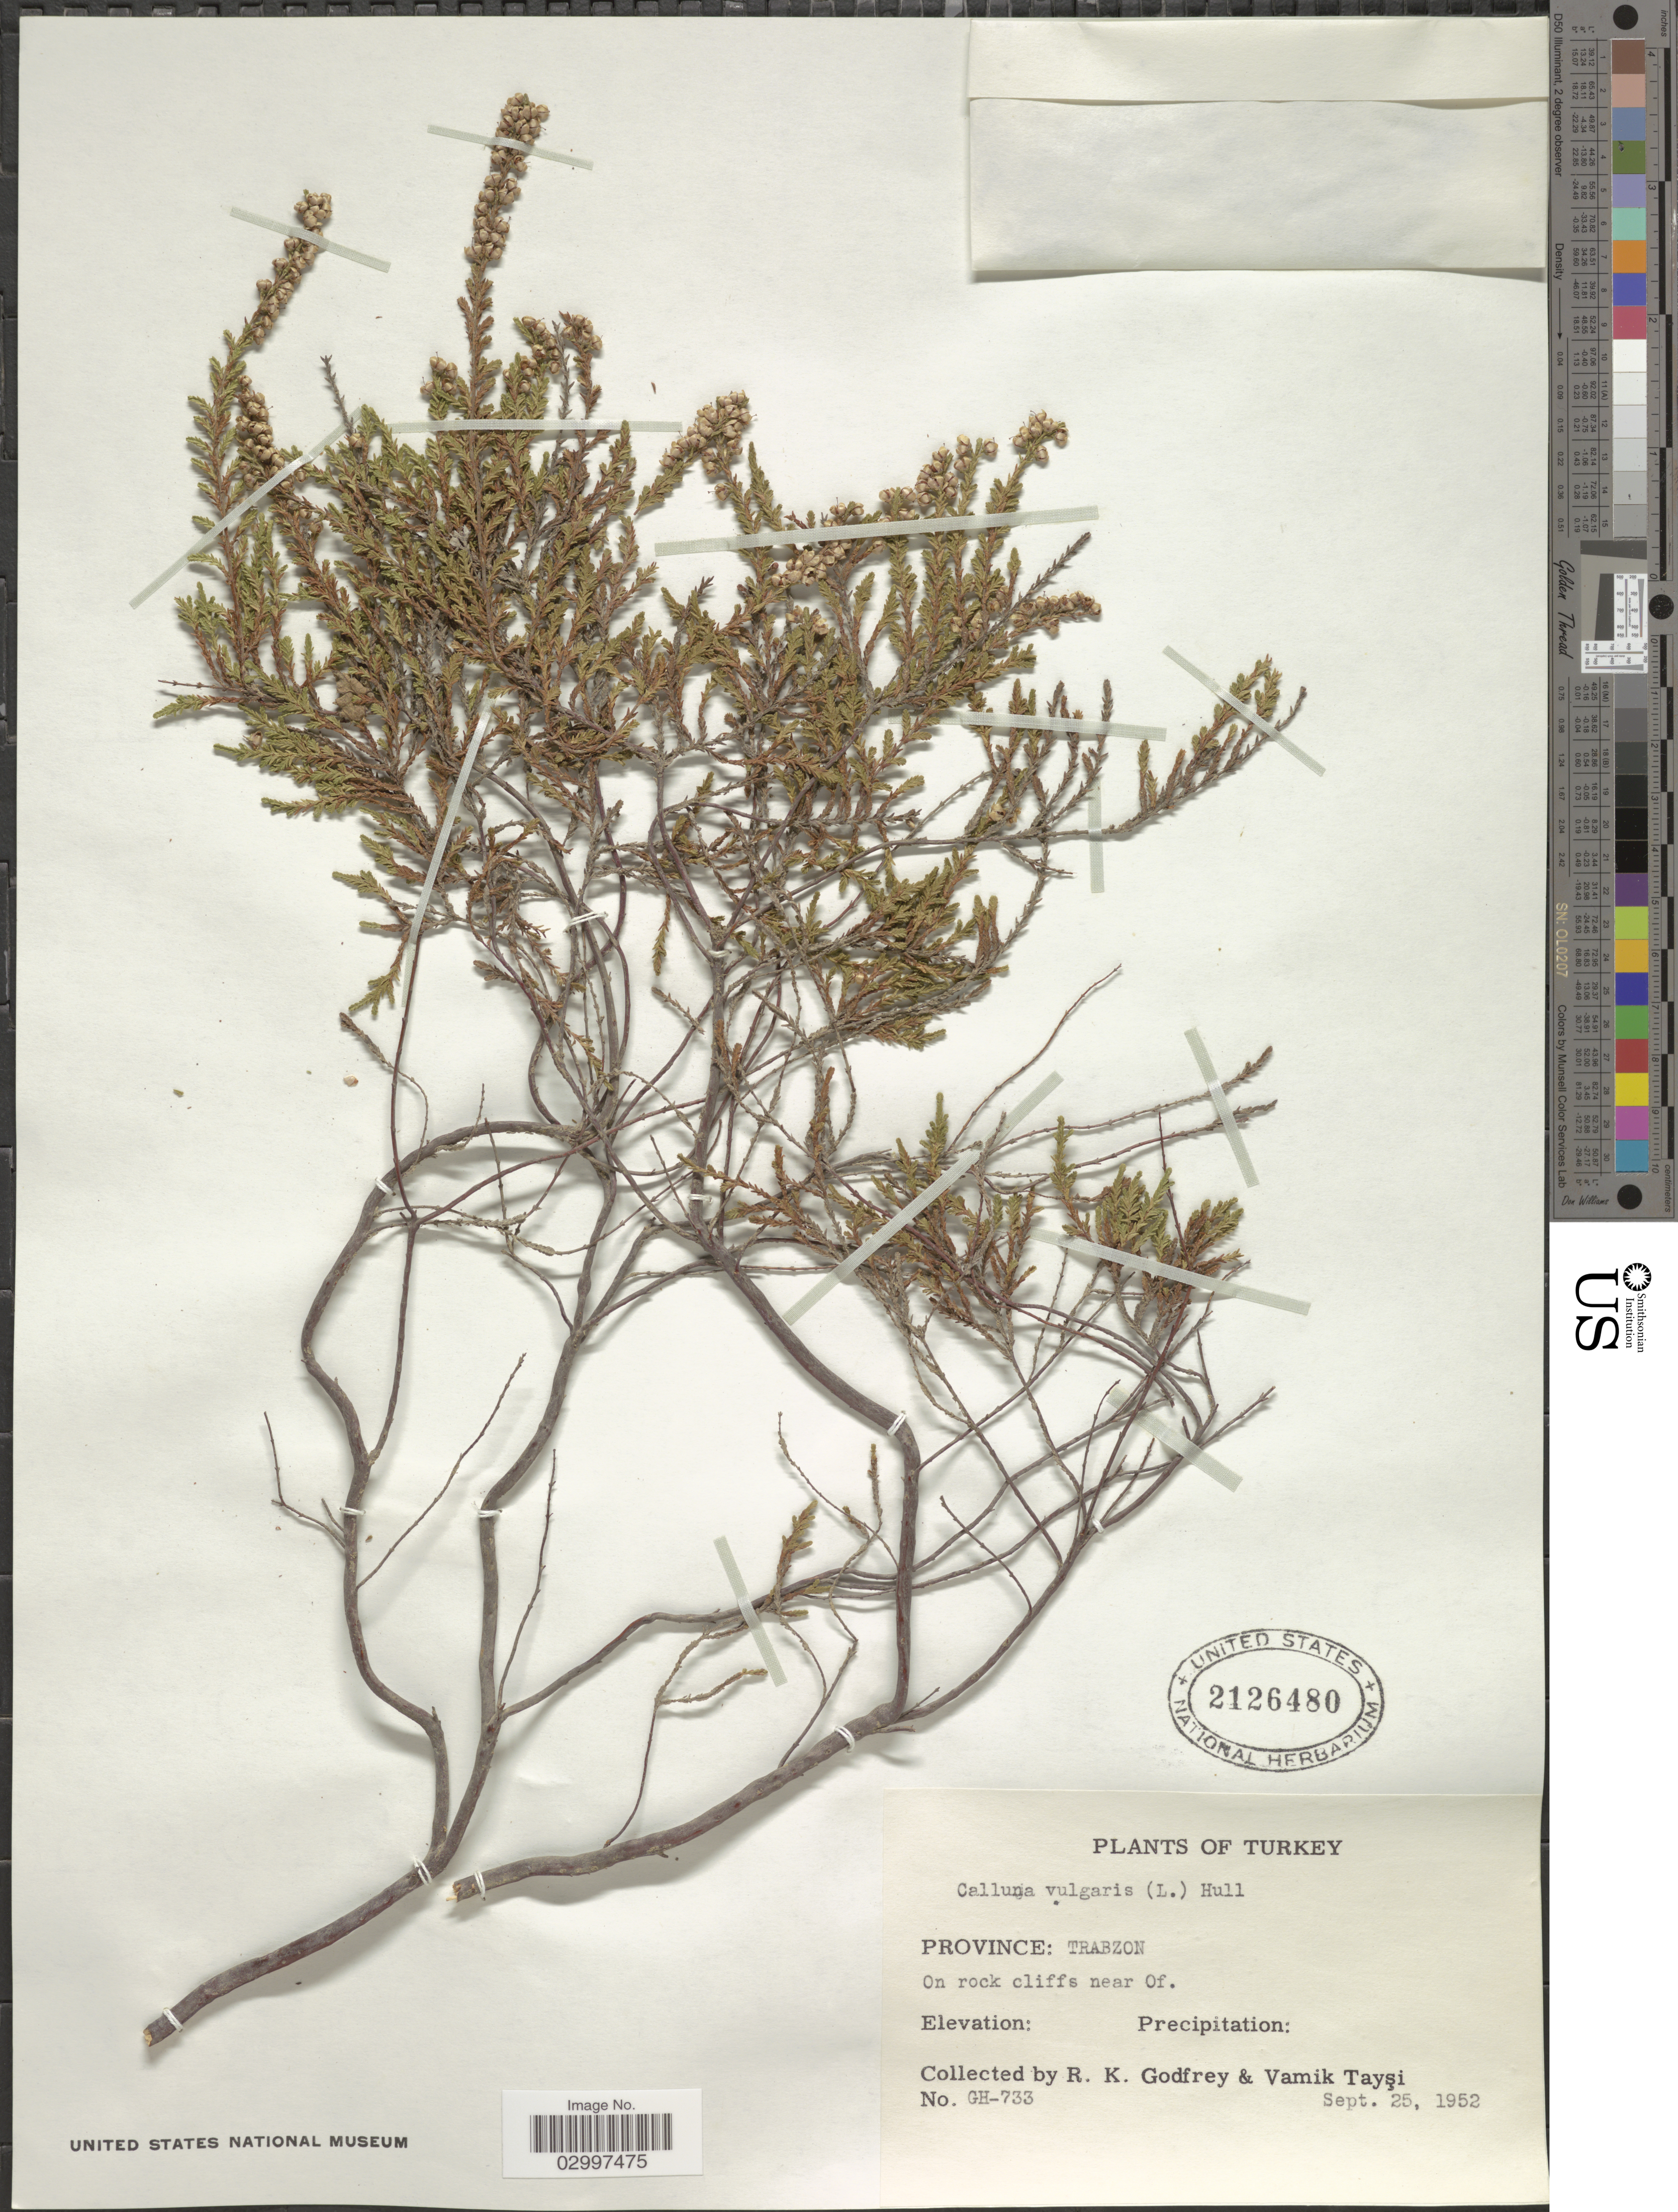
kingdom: Plantae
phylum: Tracheophyta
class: Magnoliopsida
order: Ericales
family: Ericaceae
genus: Calluna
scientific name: Calluna vulgaris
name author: (L.) Hull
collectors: R. K. Godfrey & V. Taysi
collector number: GH-733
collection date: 1952-09-25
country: Turkey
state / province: Trabzon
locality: On rock cliffs near Of.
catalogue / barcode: US 2126480